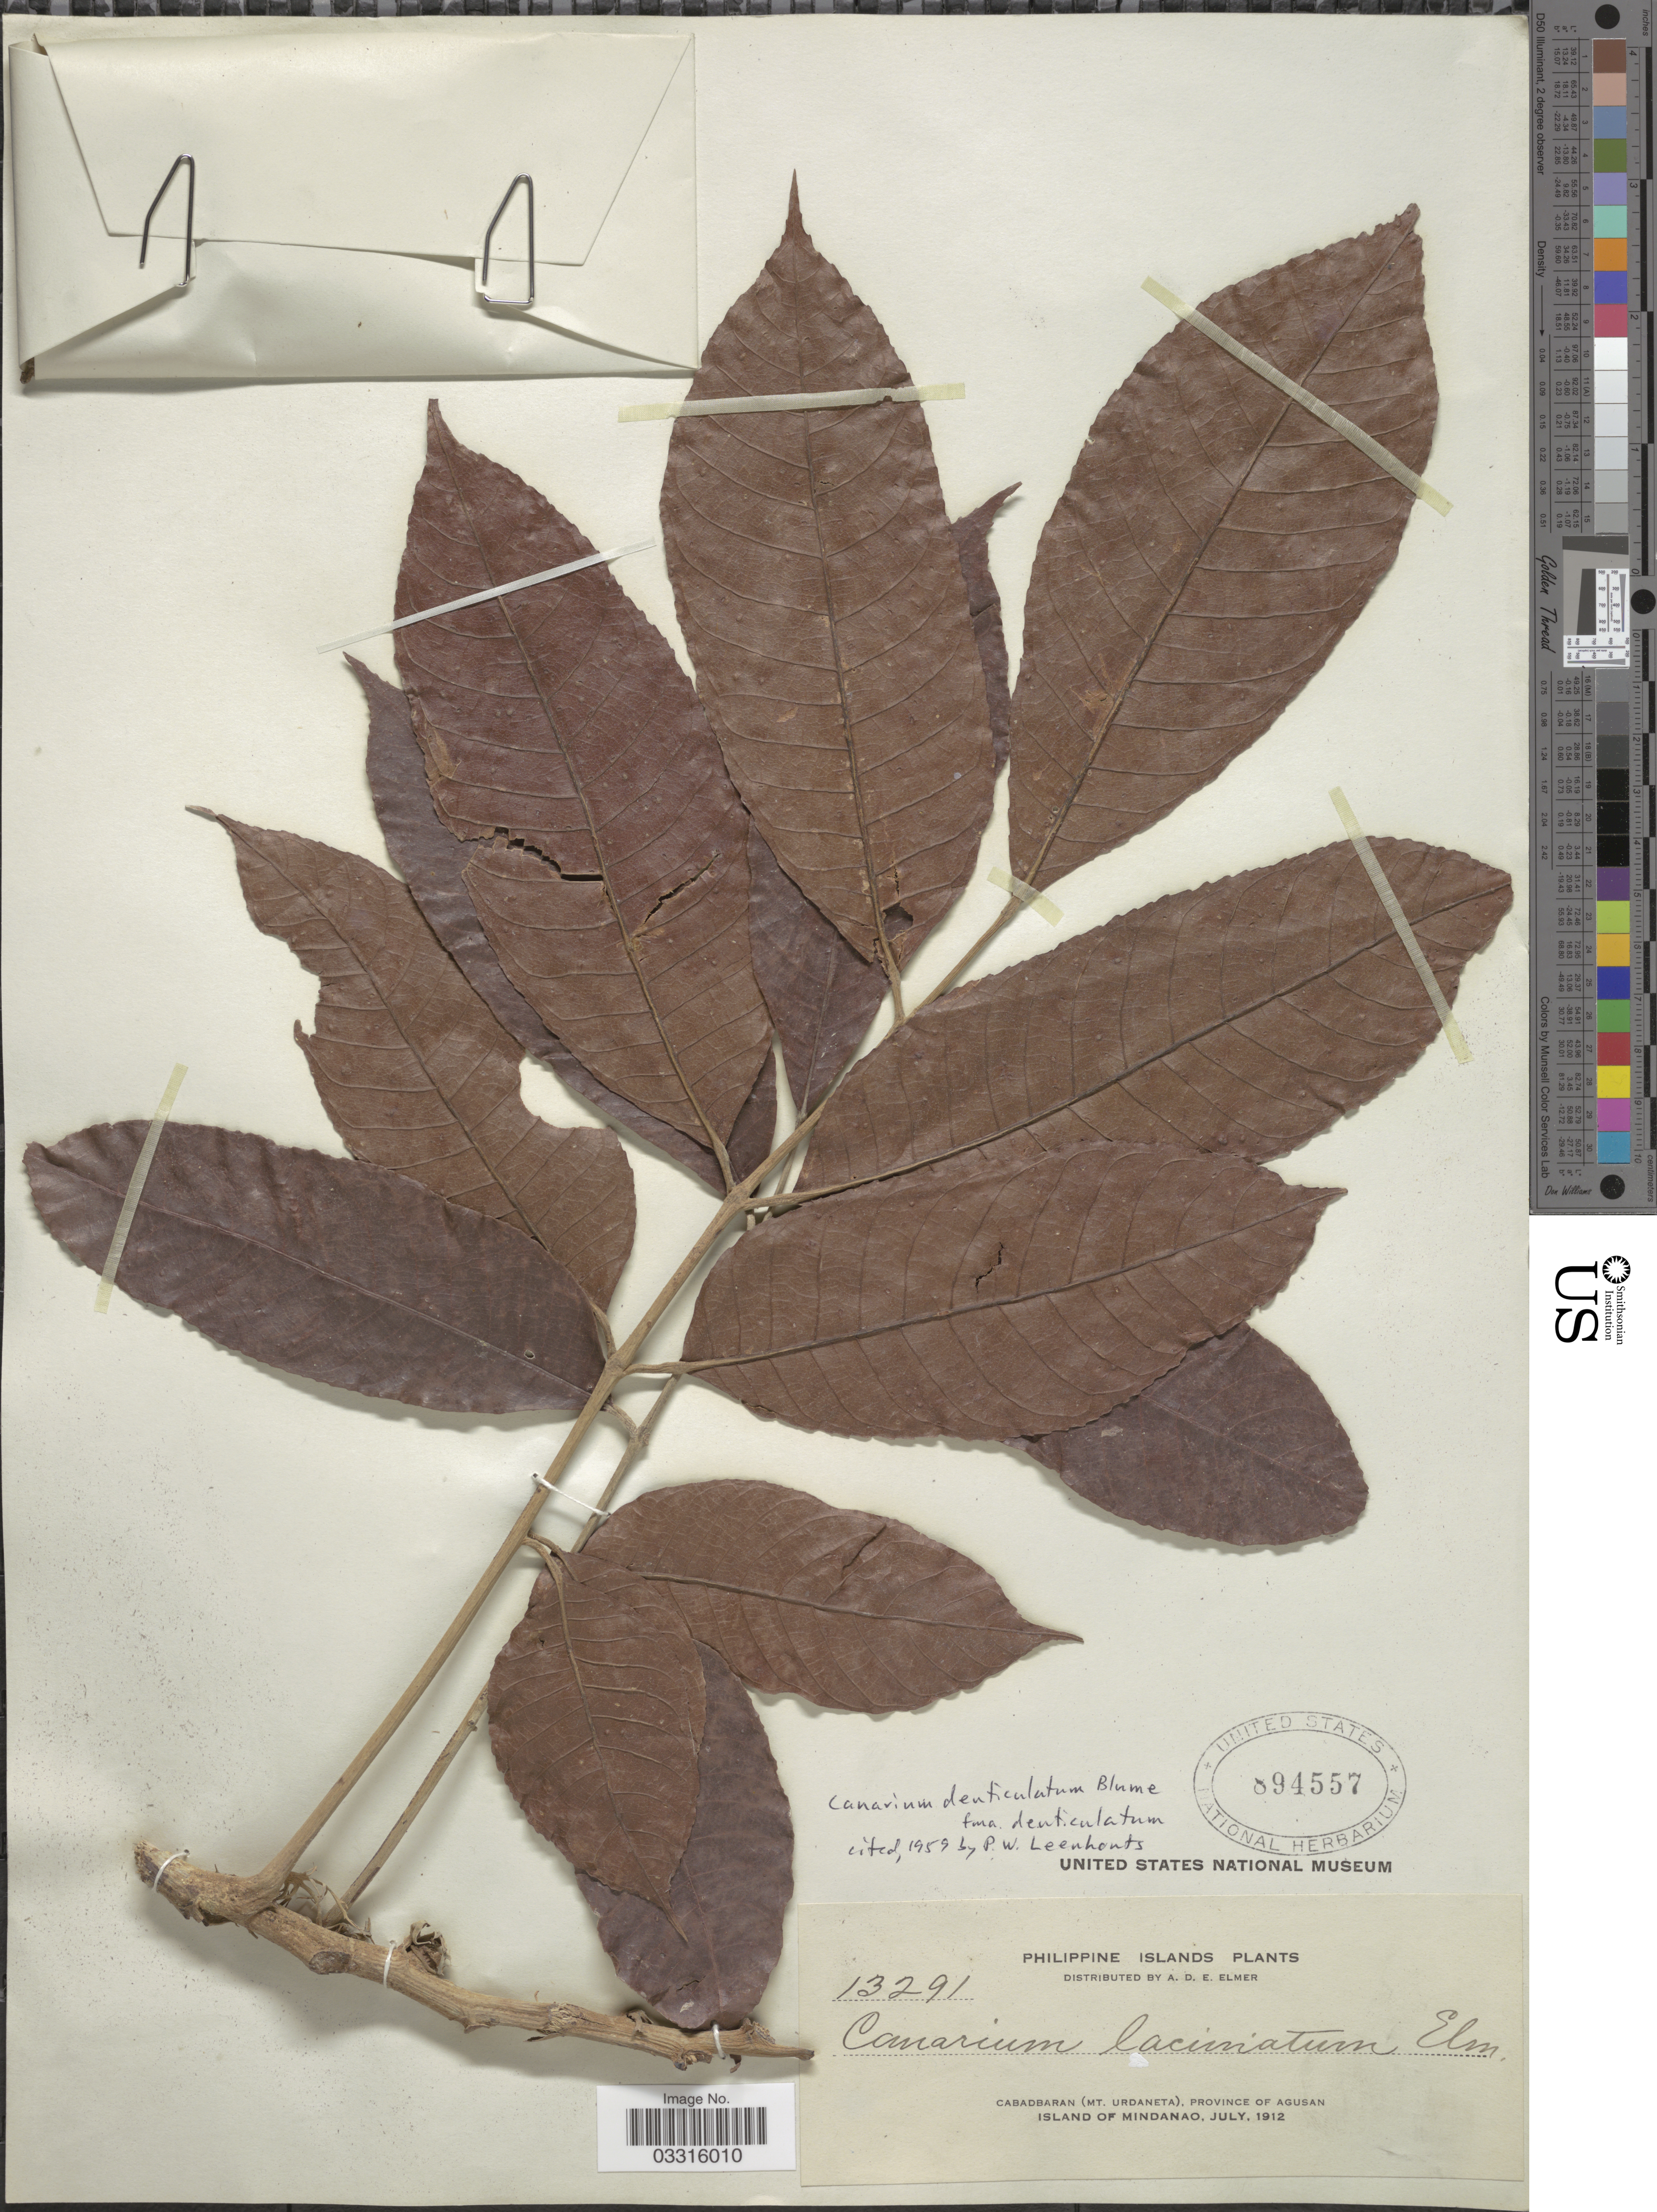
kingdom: Plantae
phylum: Tracheophyta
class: Magnoliopsida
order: Sapindales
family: Burseraceae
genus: Canarium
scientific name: Canarium denticulatum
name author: Blume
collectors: A. D. E. Elmer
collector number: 13291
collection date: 1912-07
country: Philippines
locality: Cabadbaran (Mt. Urdaneta), Province of Agusan. Island of Mindanao.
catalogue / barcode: US 894557